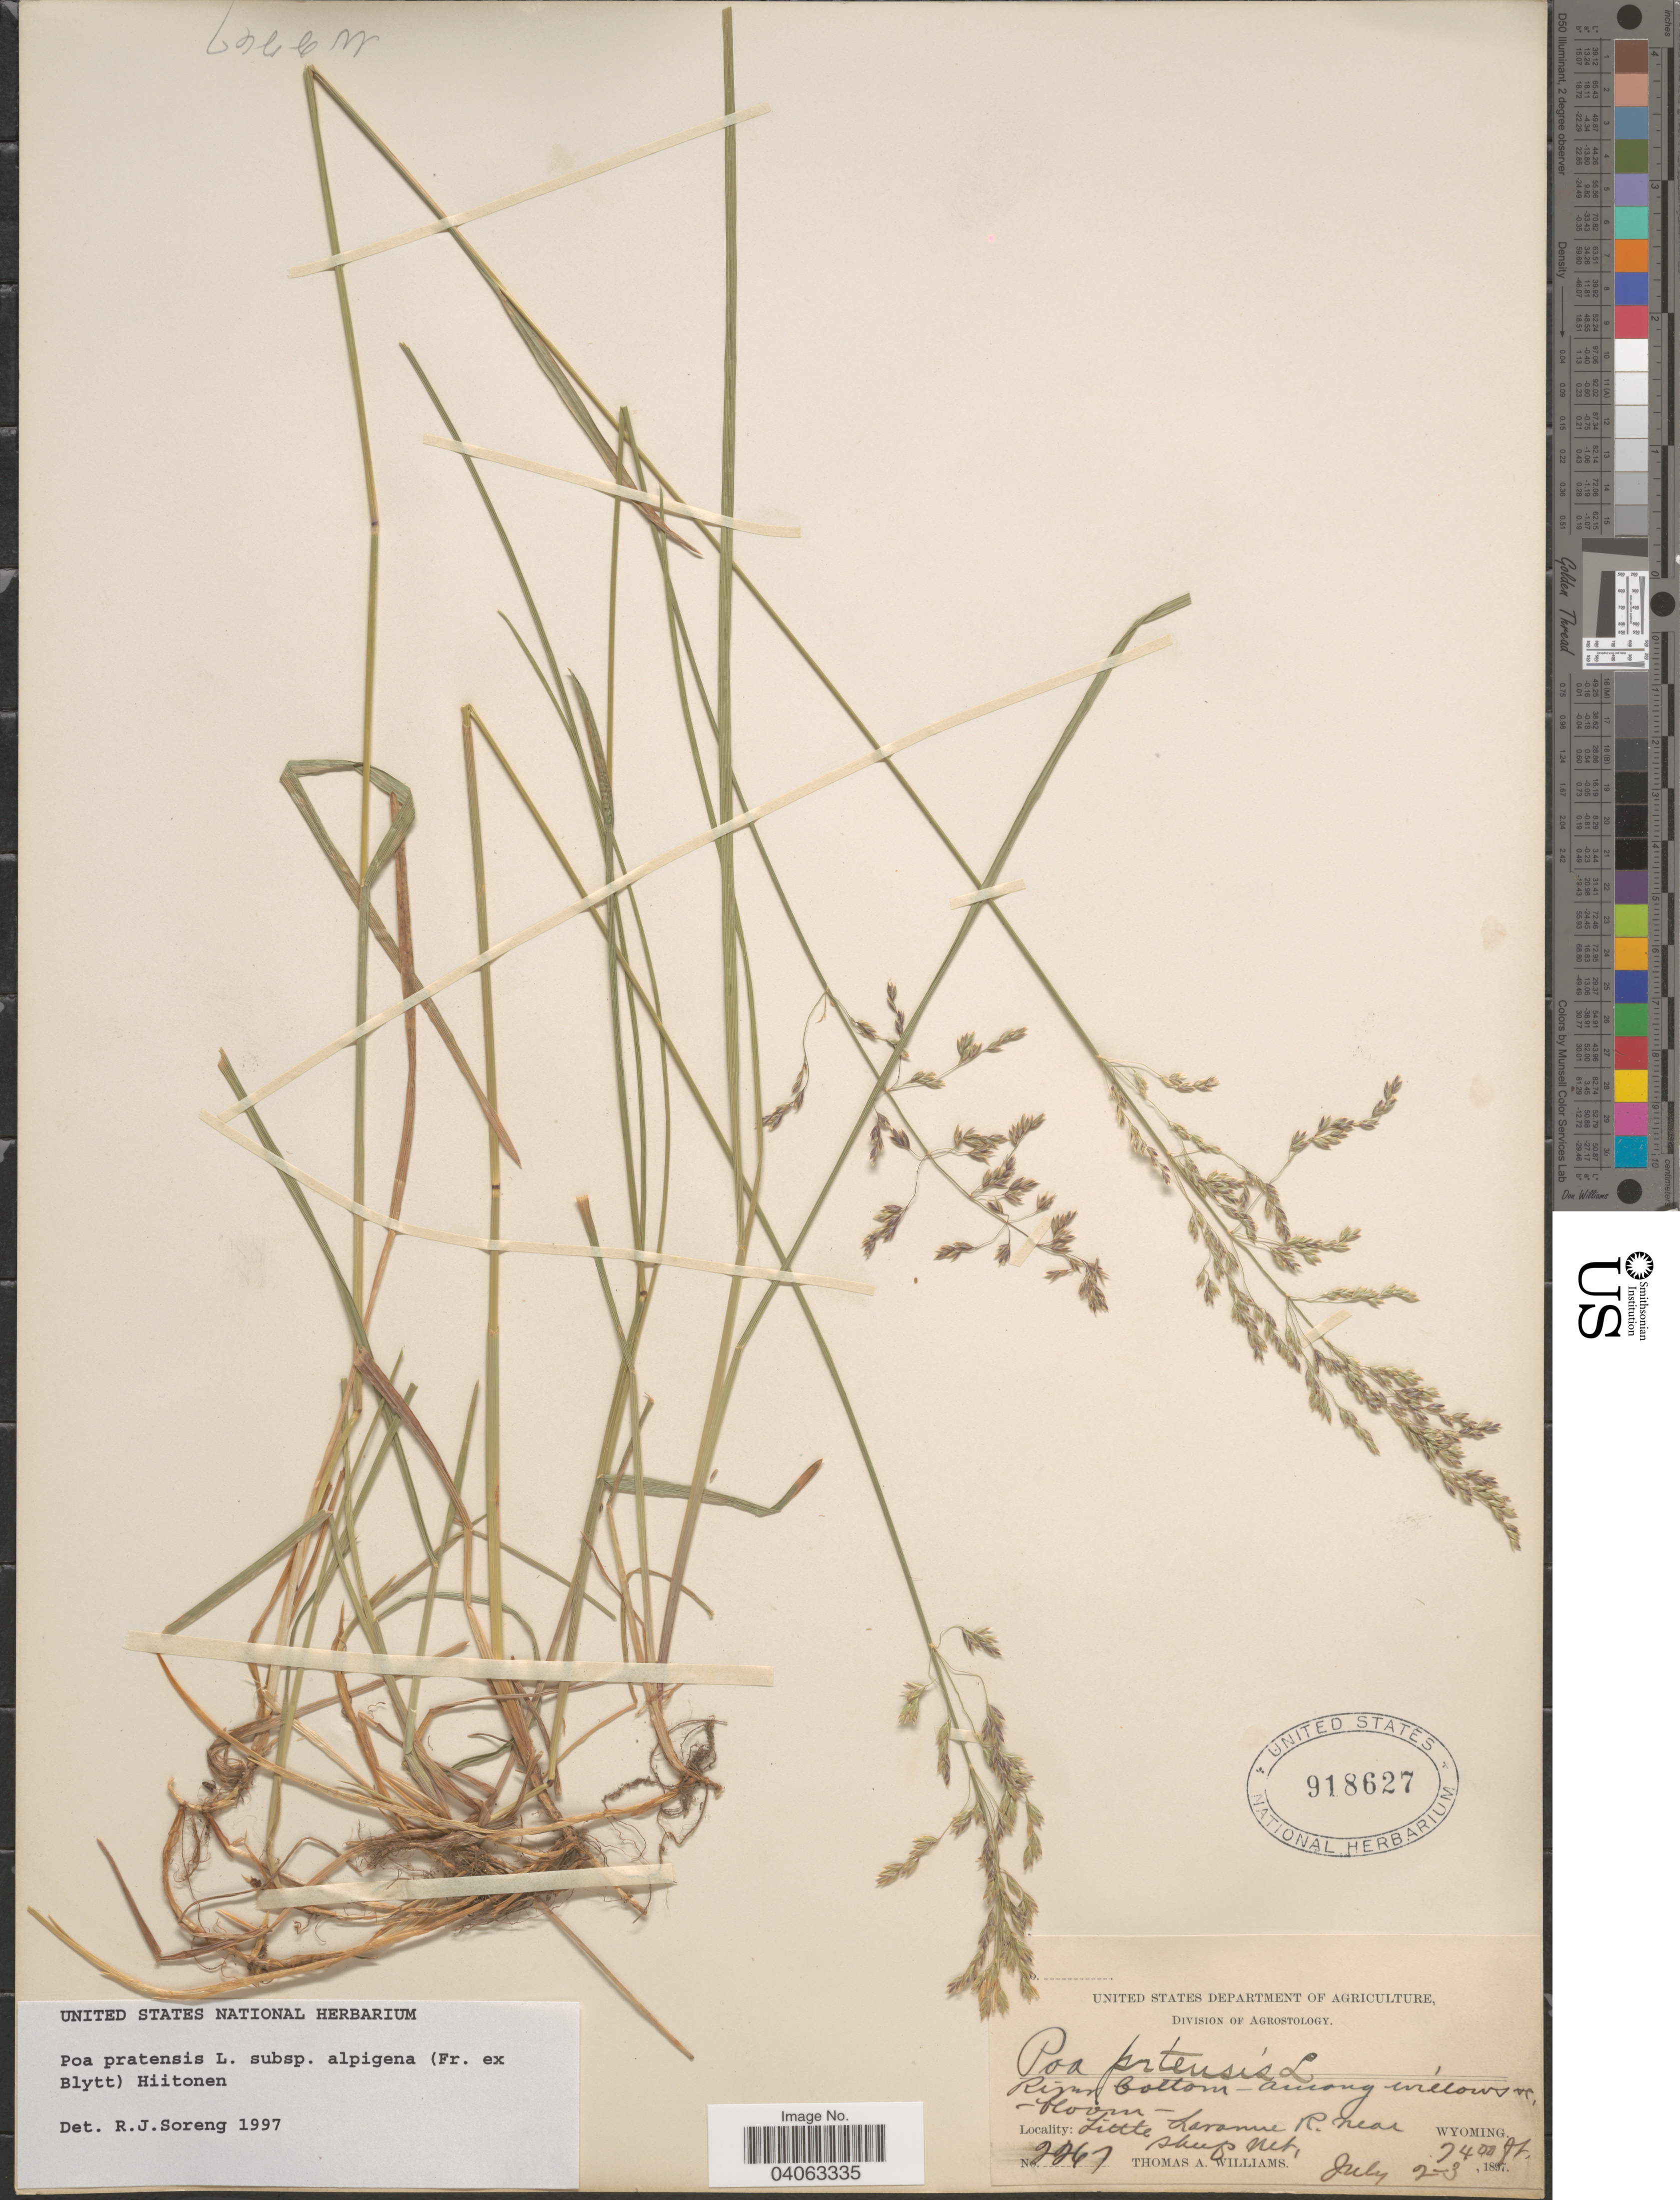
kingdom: Plantae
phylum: Tracheophyta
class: Liliopsida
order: Poales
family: Poaceae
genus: Poa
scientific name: Poa pratensis subsp. alpigena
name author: (Lindm.) Hiitonen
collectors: T. A. Williams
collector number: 2267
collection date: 1897-07-23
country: United States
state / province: Wyoming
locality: Little Laramie R. near Sheep Mt.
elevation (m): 2256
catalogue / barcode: US 918627